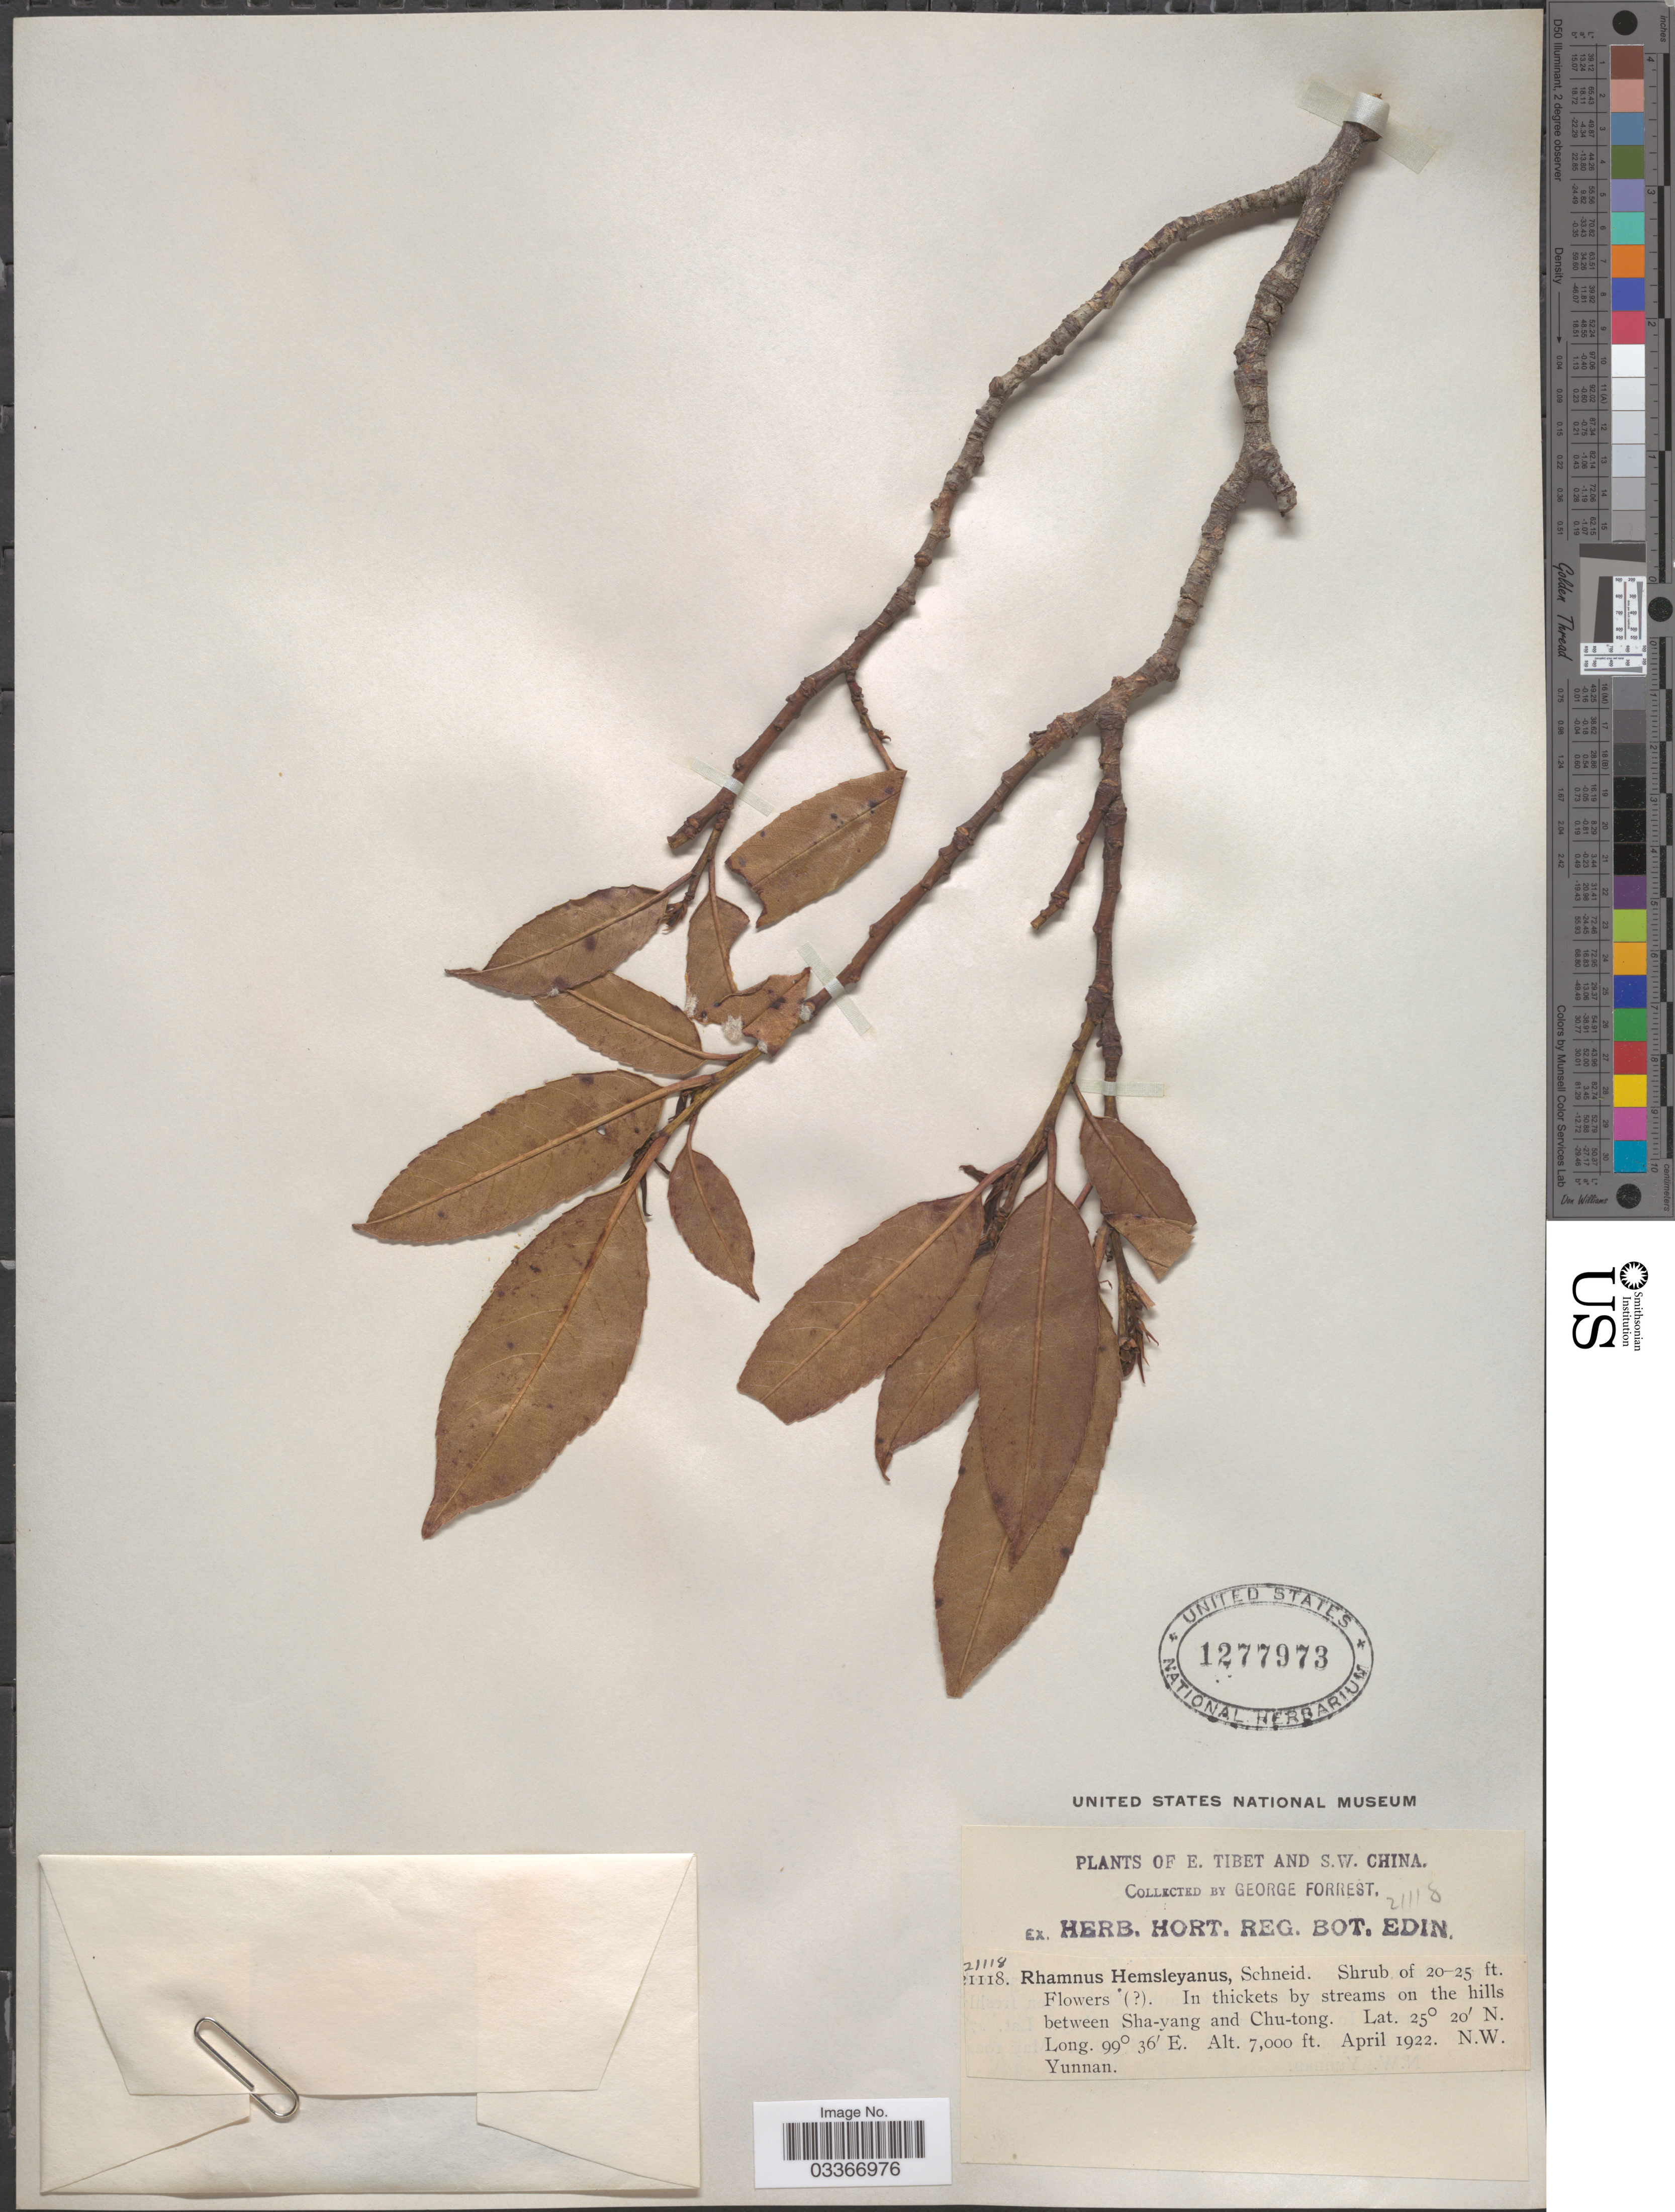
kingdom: Plantae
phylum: Tracheophyta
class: Magnoliopsida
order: Rosales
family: Rhamnaceae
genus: Rhamnus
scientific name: Rhamnus hemsleyanus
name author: C.K. Schneid.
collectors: G. Forrest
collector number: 21118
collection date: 1922-04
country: China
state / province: Yunnan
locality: S.W. China. In thickets on the hills between Sha-yang and Chu-tong. N.W. Yunnan.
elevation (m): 2134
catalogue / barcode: US 1277973